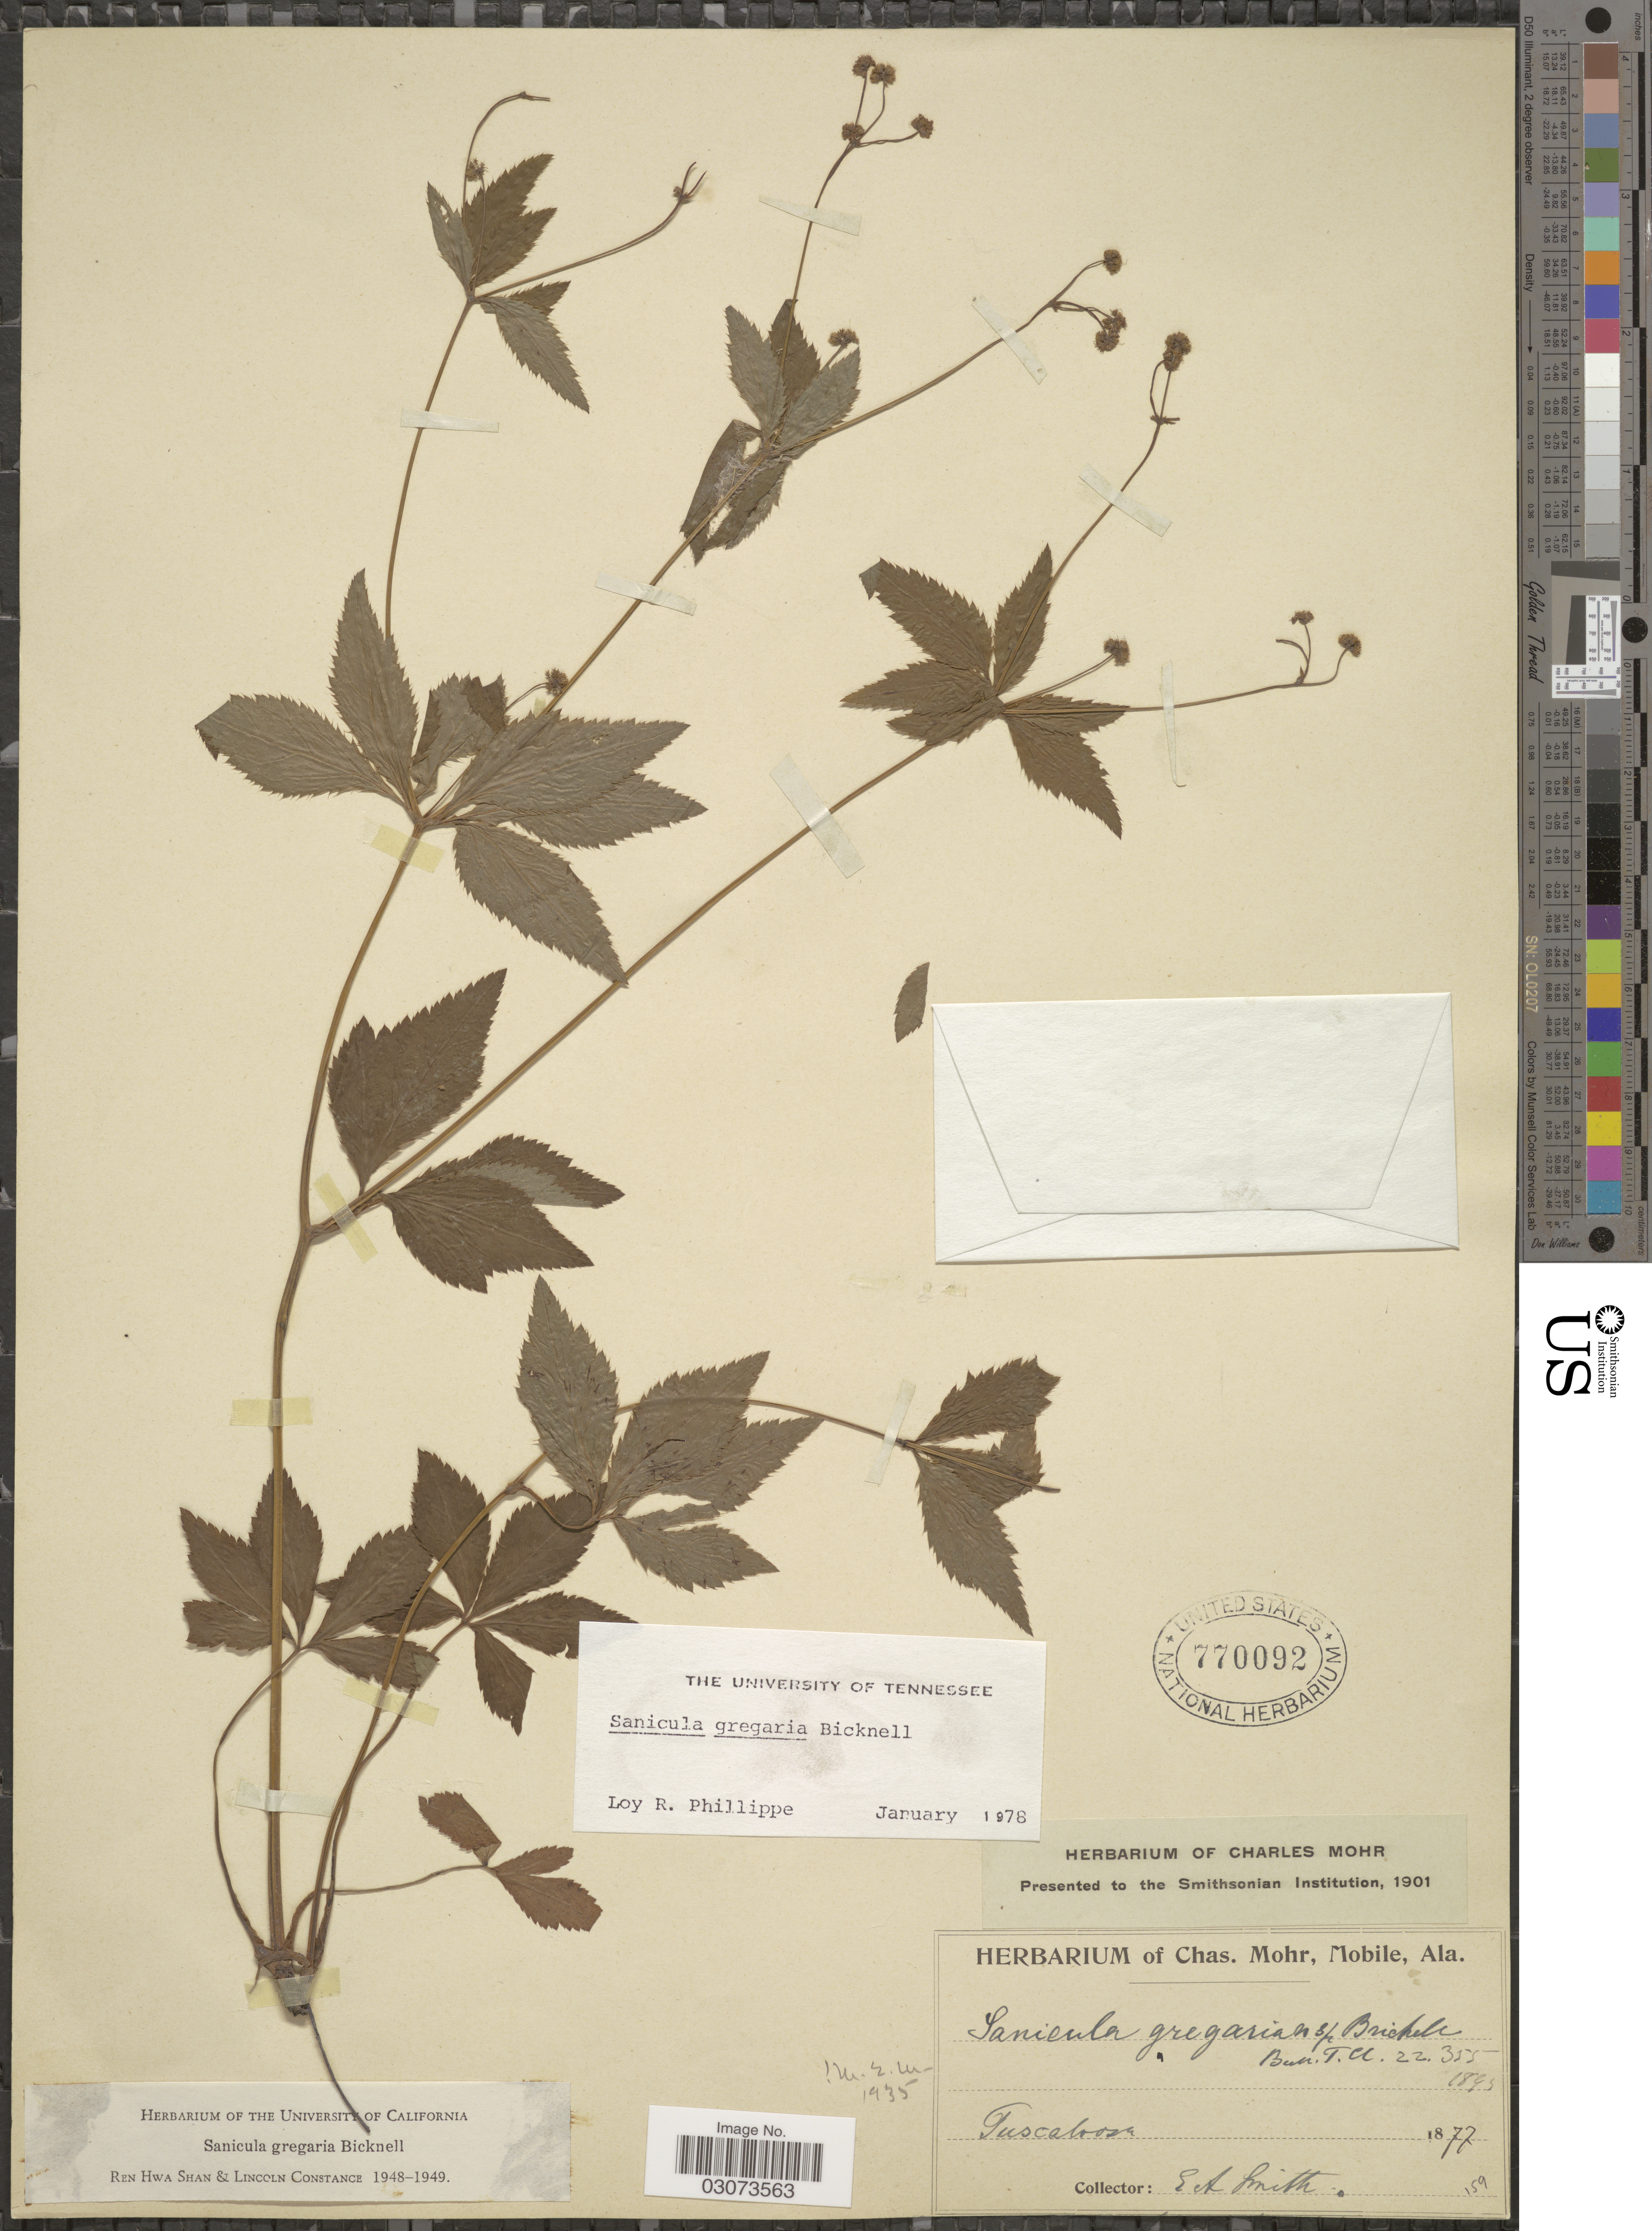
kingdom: Plantae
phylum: Tracheophyta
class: Magnoliopsida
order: Apiales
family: Apiaceae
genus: Sanicula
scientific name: Sanicula gregaria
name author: E.P. Bicknell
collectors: E. A. Smith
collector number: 159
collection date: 1877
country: United States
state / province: Alabama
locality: Tuscaloosa.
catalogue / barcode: US 770092